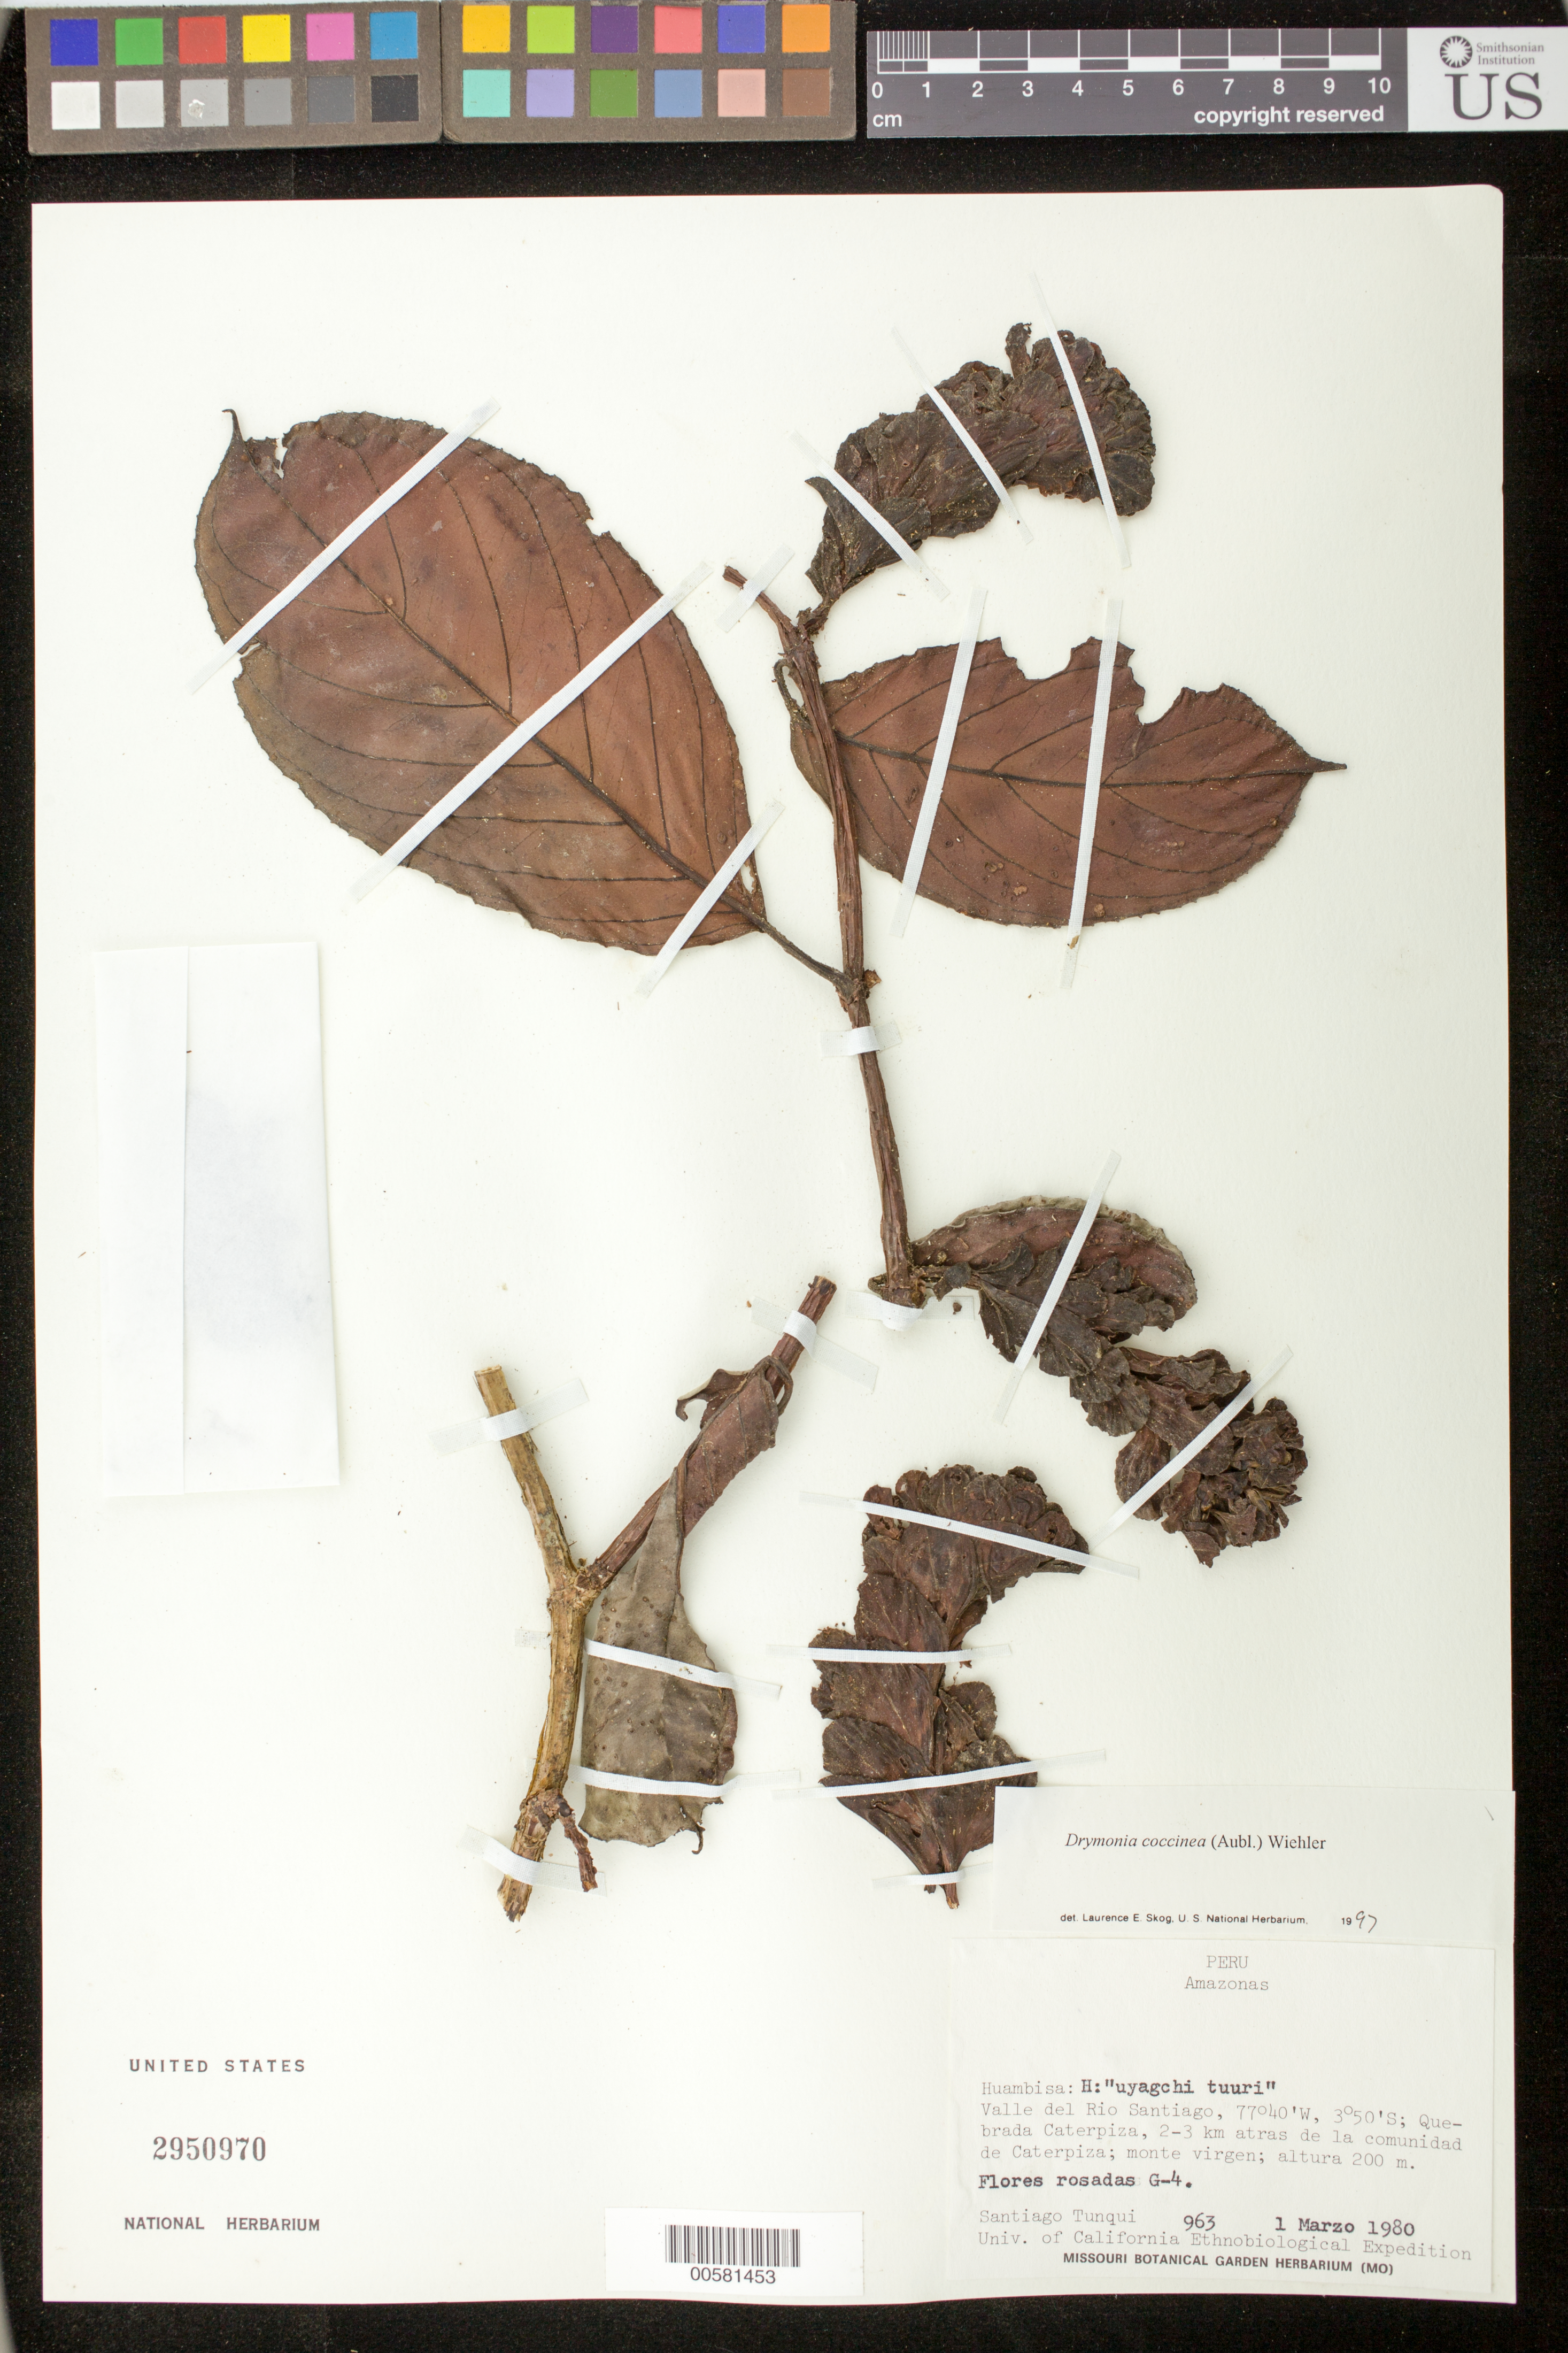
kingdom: Plantae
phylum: Tracheophyta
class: Magnoliopsida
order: Lamiales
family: Gesneriaceae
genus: Drymonia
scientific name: Drymonia coccinea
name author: (Aubl.) Wiehler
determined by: Skog, Laurence E.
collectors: S. Tunqui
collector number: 963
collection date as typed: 01 Mar 1980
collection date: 1980-03-01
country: Peru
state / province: Amazonas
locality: Valle del Rio Santiago; Quebrada Caterpiza, 2-3 km atras de la comunidad de Caterpiza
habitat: Monte virgen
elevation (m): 200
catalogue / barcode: US 2950970